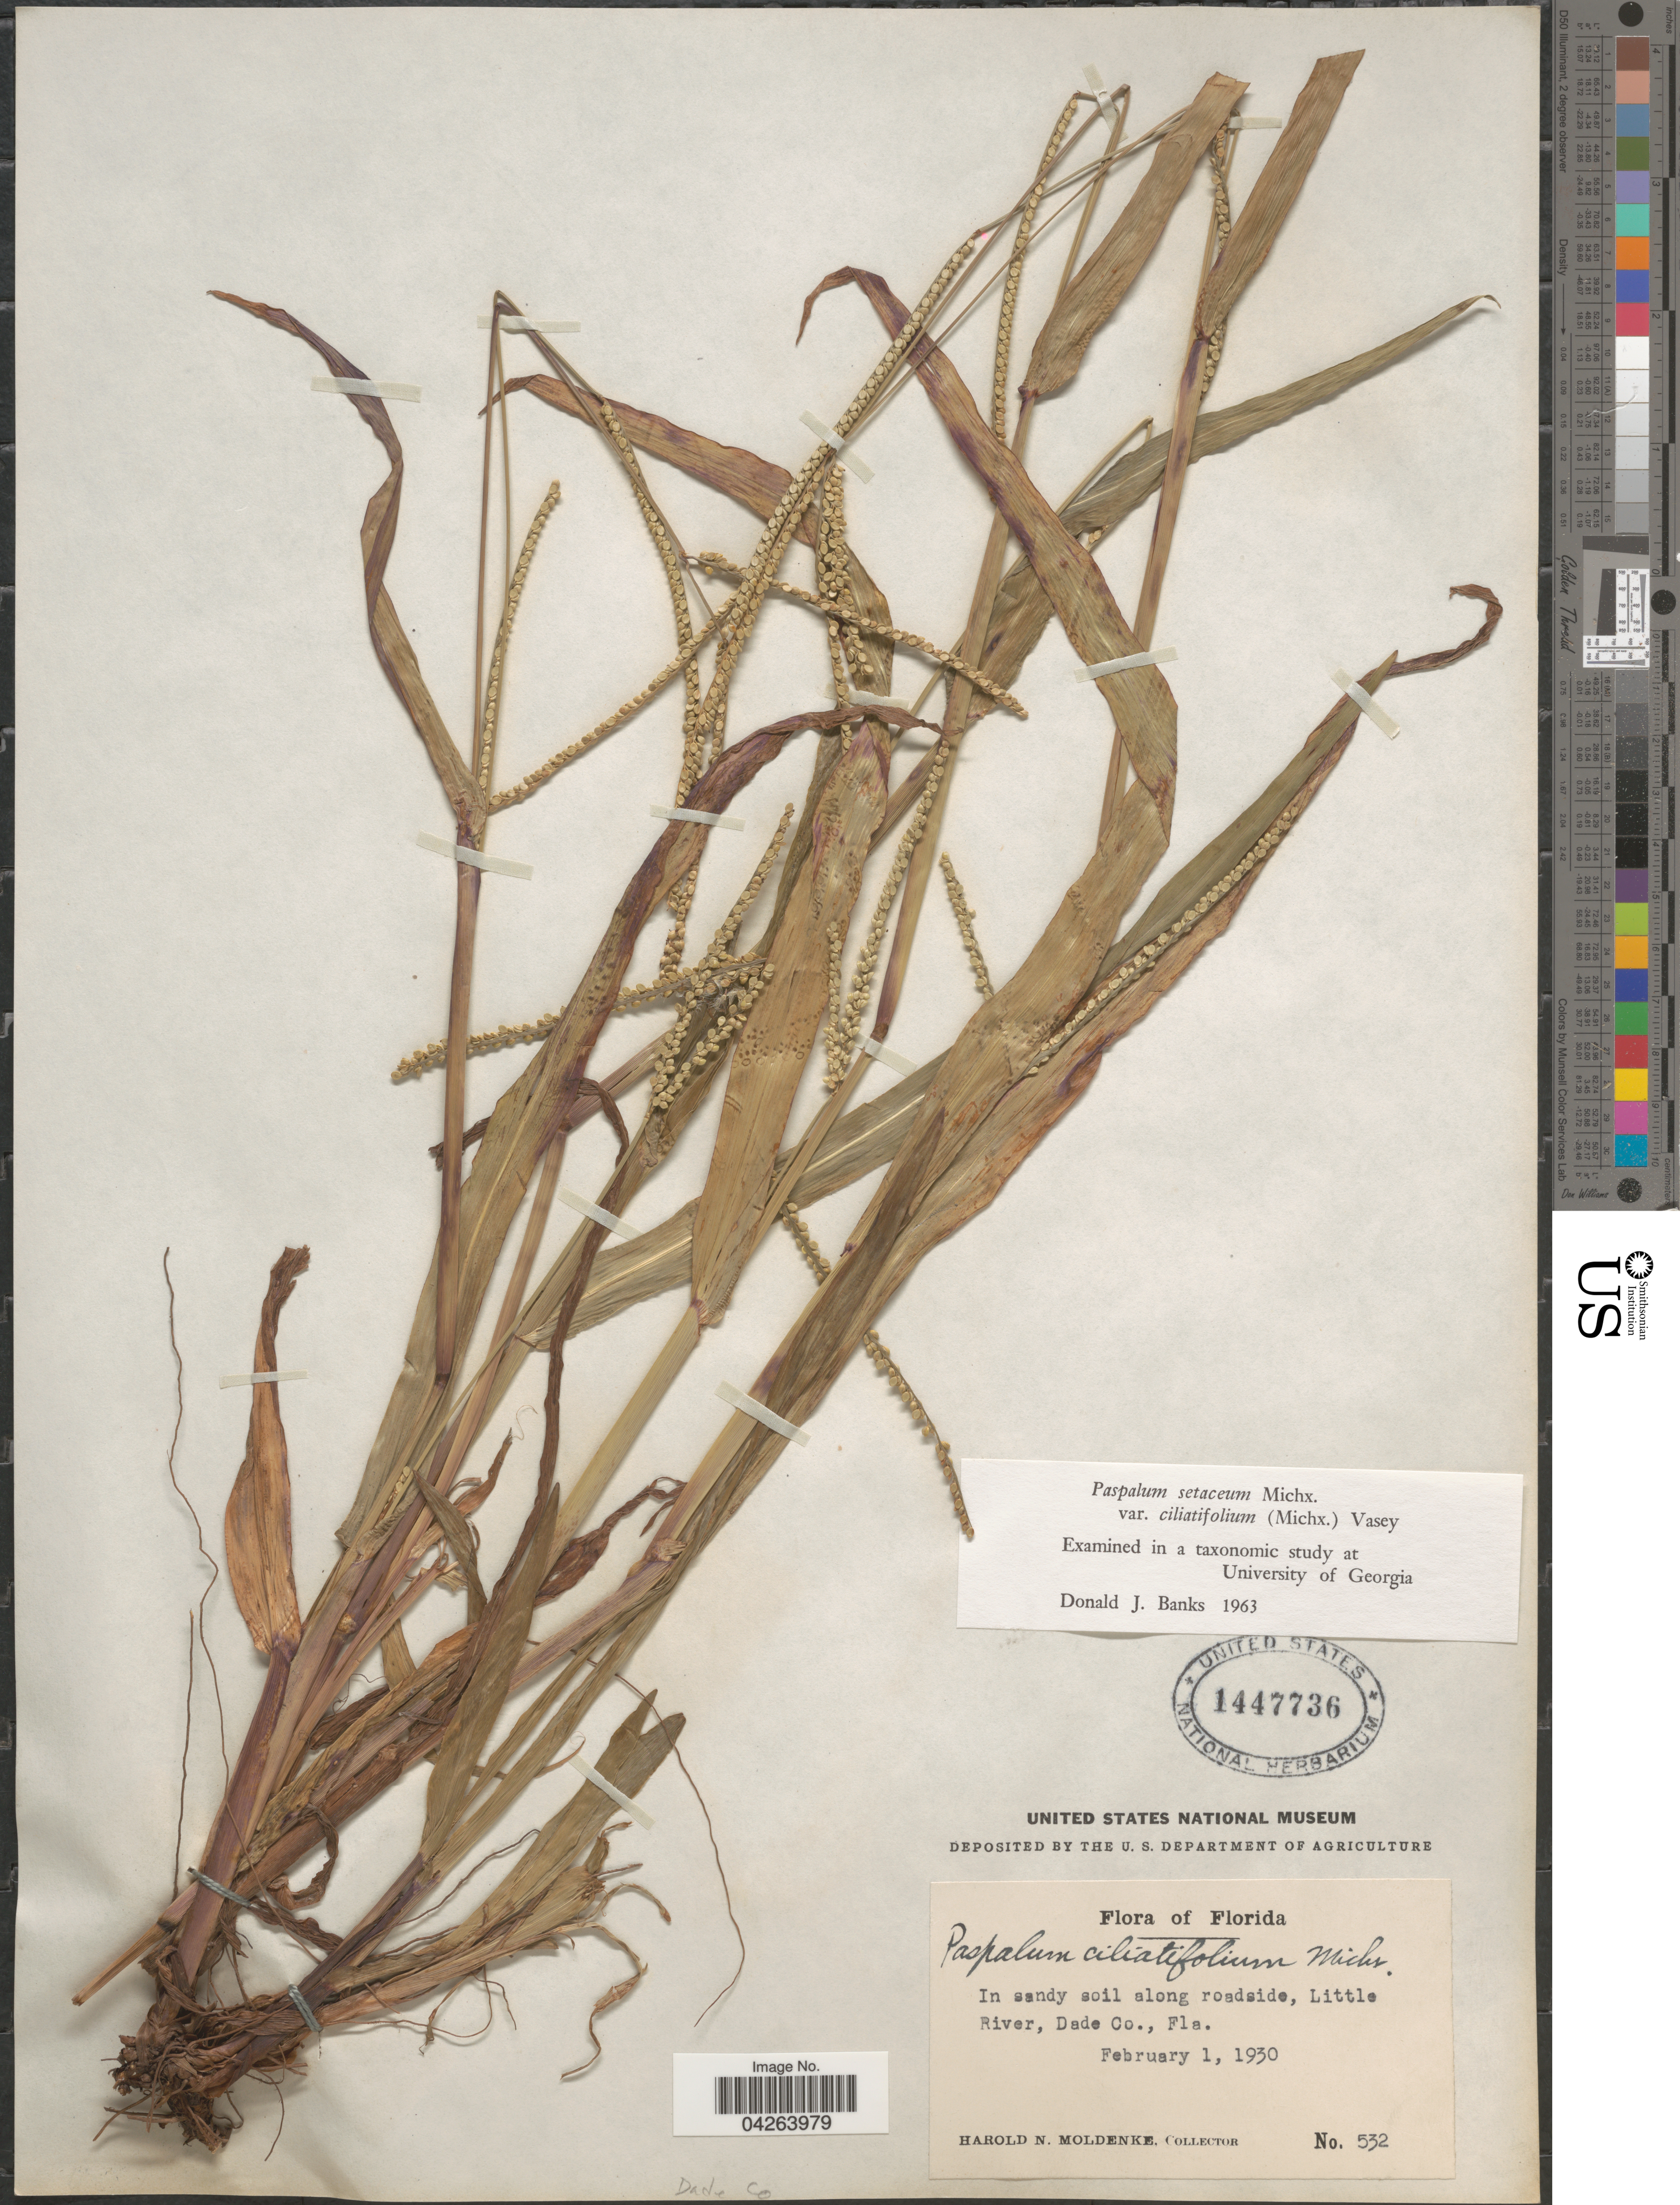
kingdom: Plantae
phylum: Tracheophyta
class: Liliopsida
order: Poales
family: Poaceae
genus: Paspalum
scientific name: Paspalum setaceum var. ciliatifolium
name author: (Michx.) Vasey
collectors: H. N. Moldenke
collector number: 532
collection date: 1930-02-01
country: United States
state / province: Florida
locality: In sandy soil along roadside, Little River, Dade Co.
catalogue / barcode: US 1447736